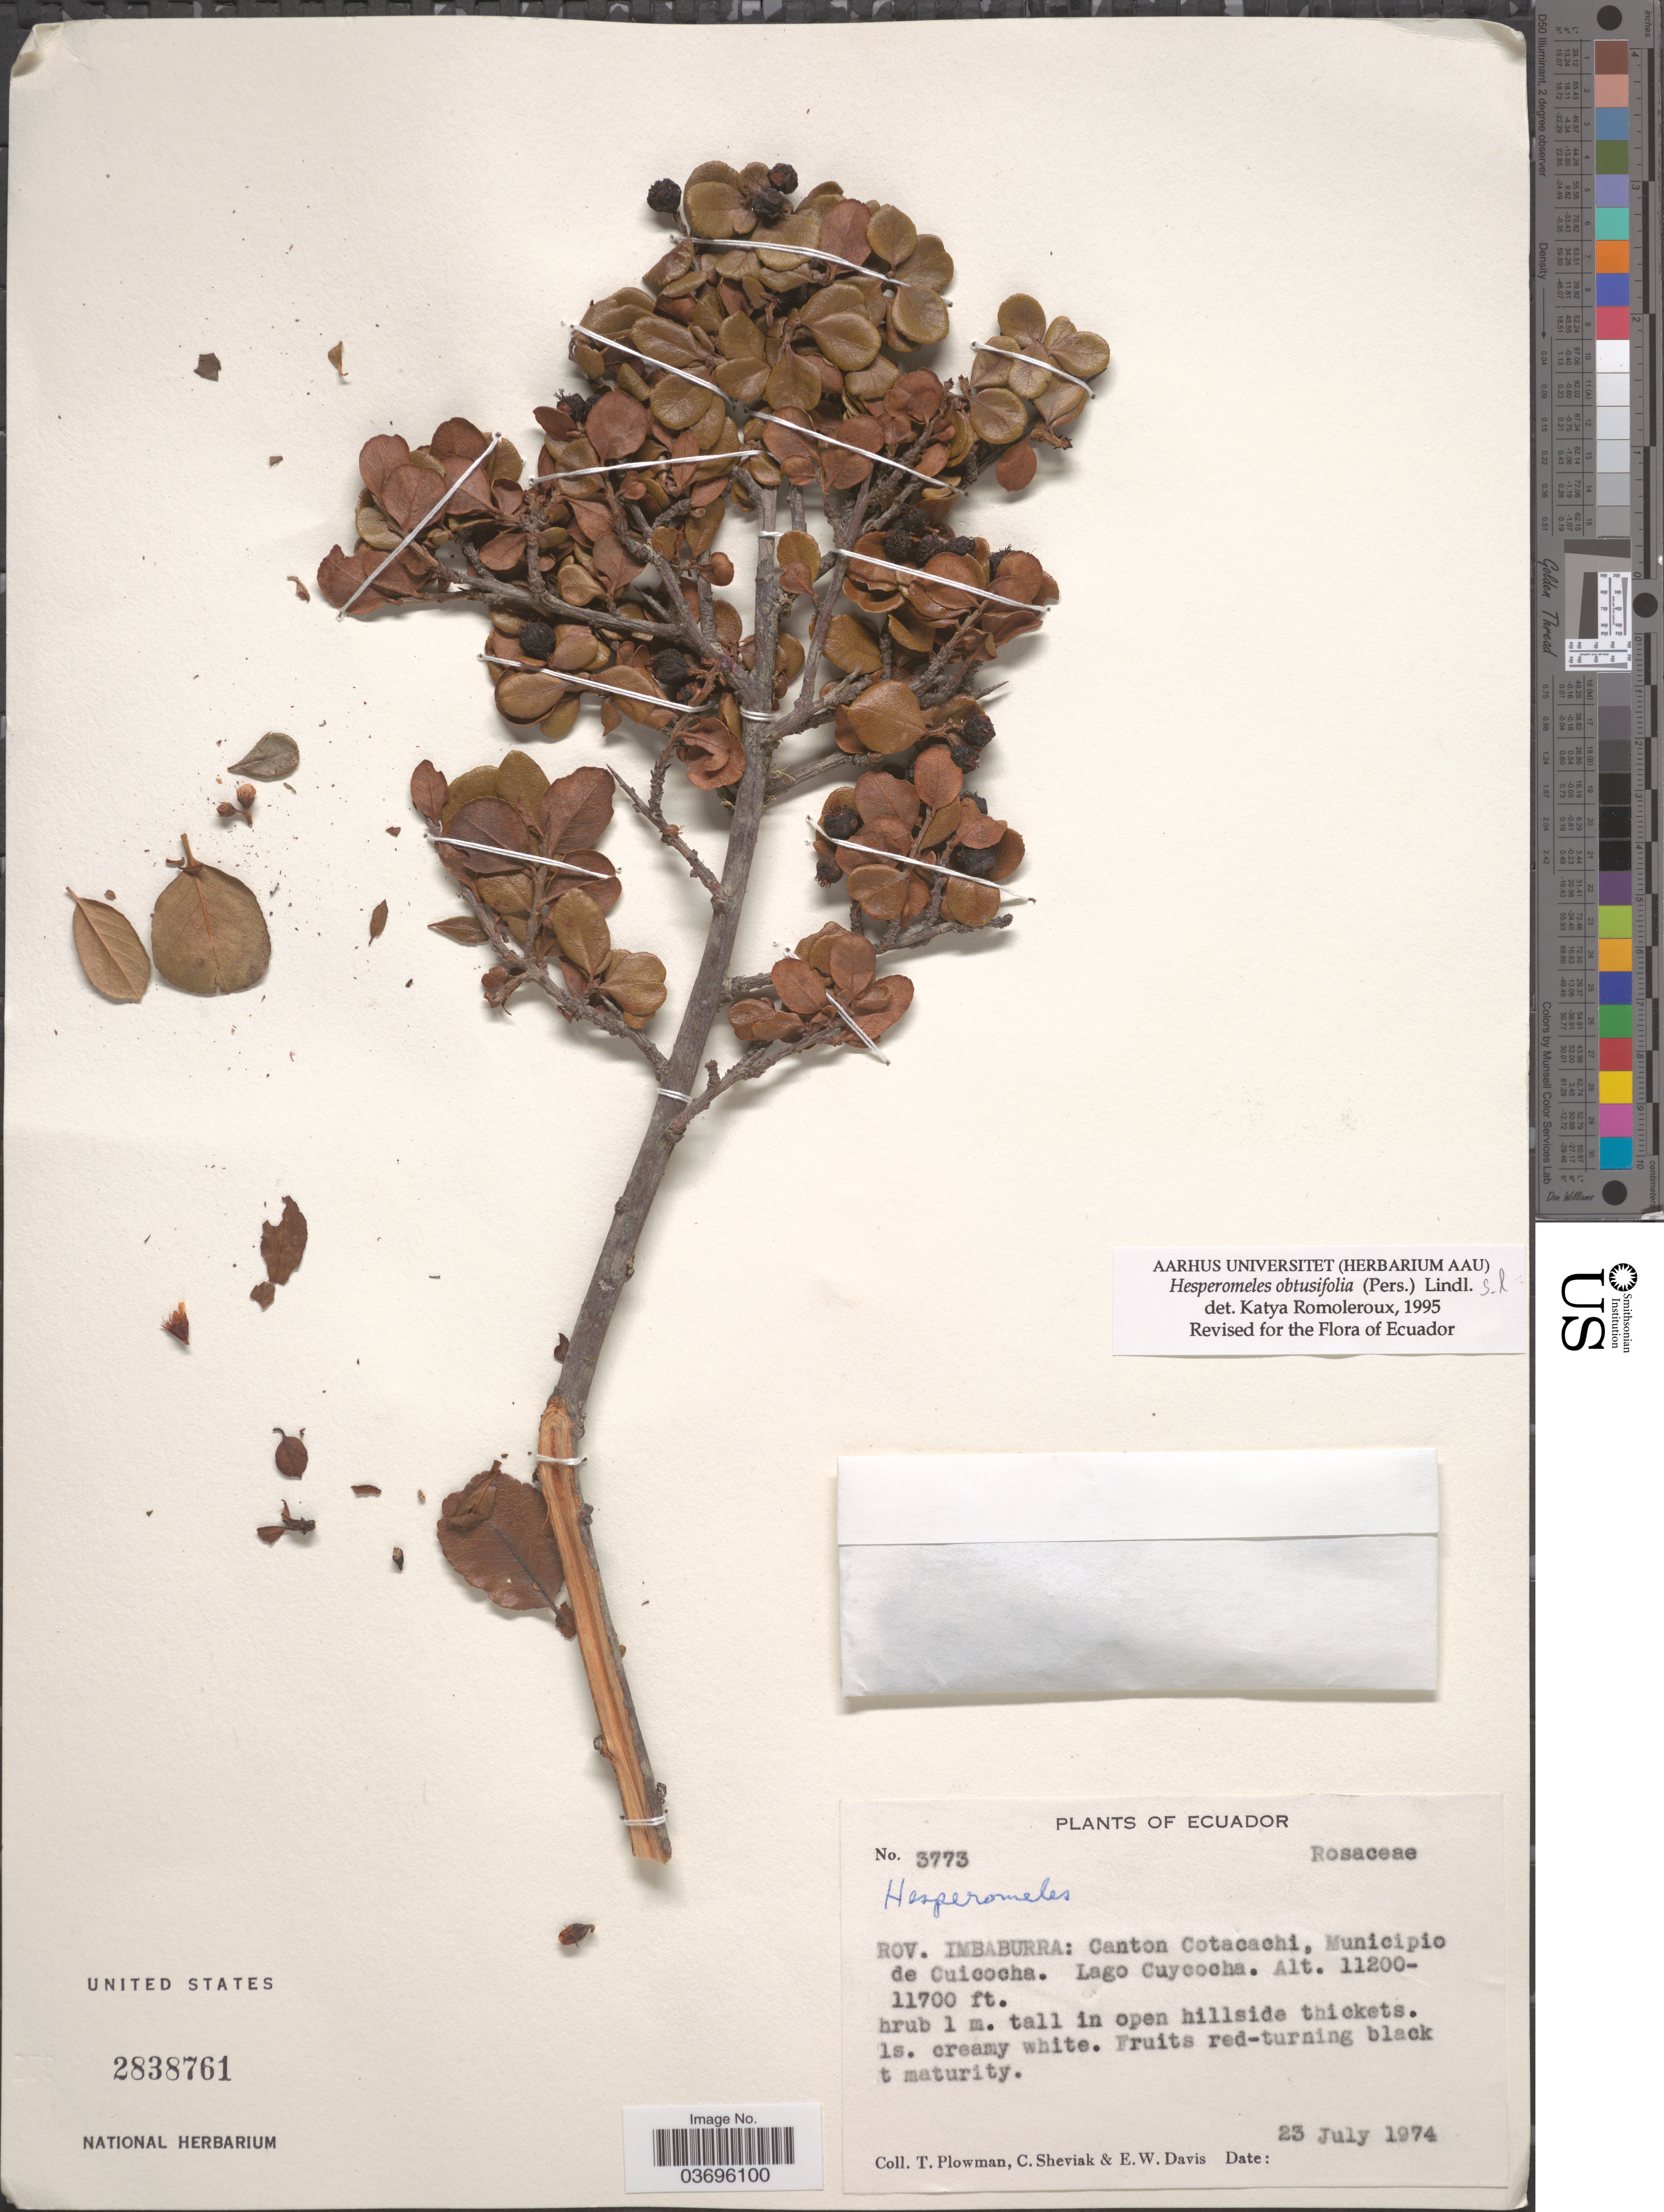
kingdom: Plantae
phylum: Tracheophyta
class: Magnoliopsida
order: Rosales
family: Rosaceae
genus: Hesperomeles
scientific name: Hesperomeles obtusifolia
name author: (Pers.) Lindl.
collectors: T. Plowman, C. J. Sheviak & E. W. Davis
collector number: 3773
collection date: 1974-07-23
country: Ecuador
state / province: Imbabura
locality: Canton Cotacachi, Municipio de Cuicocha. Lago Cuycocha.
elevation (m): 3414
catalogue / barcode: US 2838761